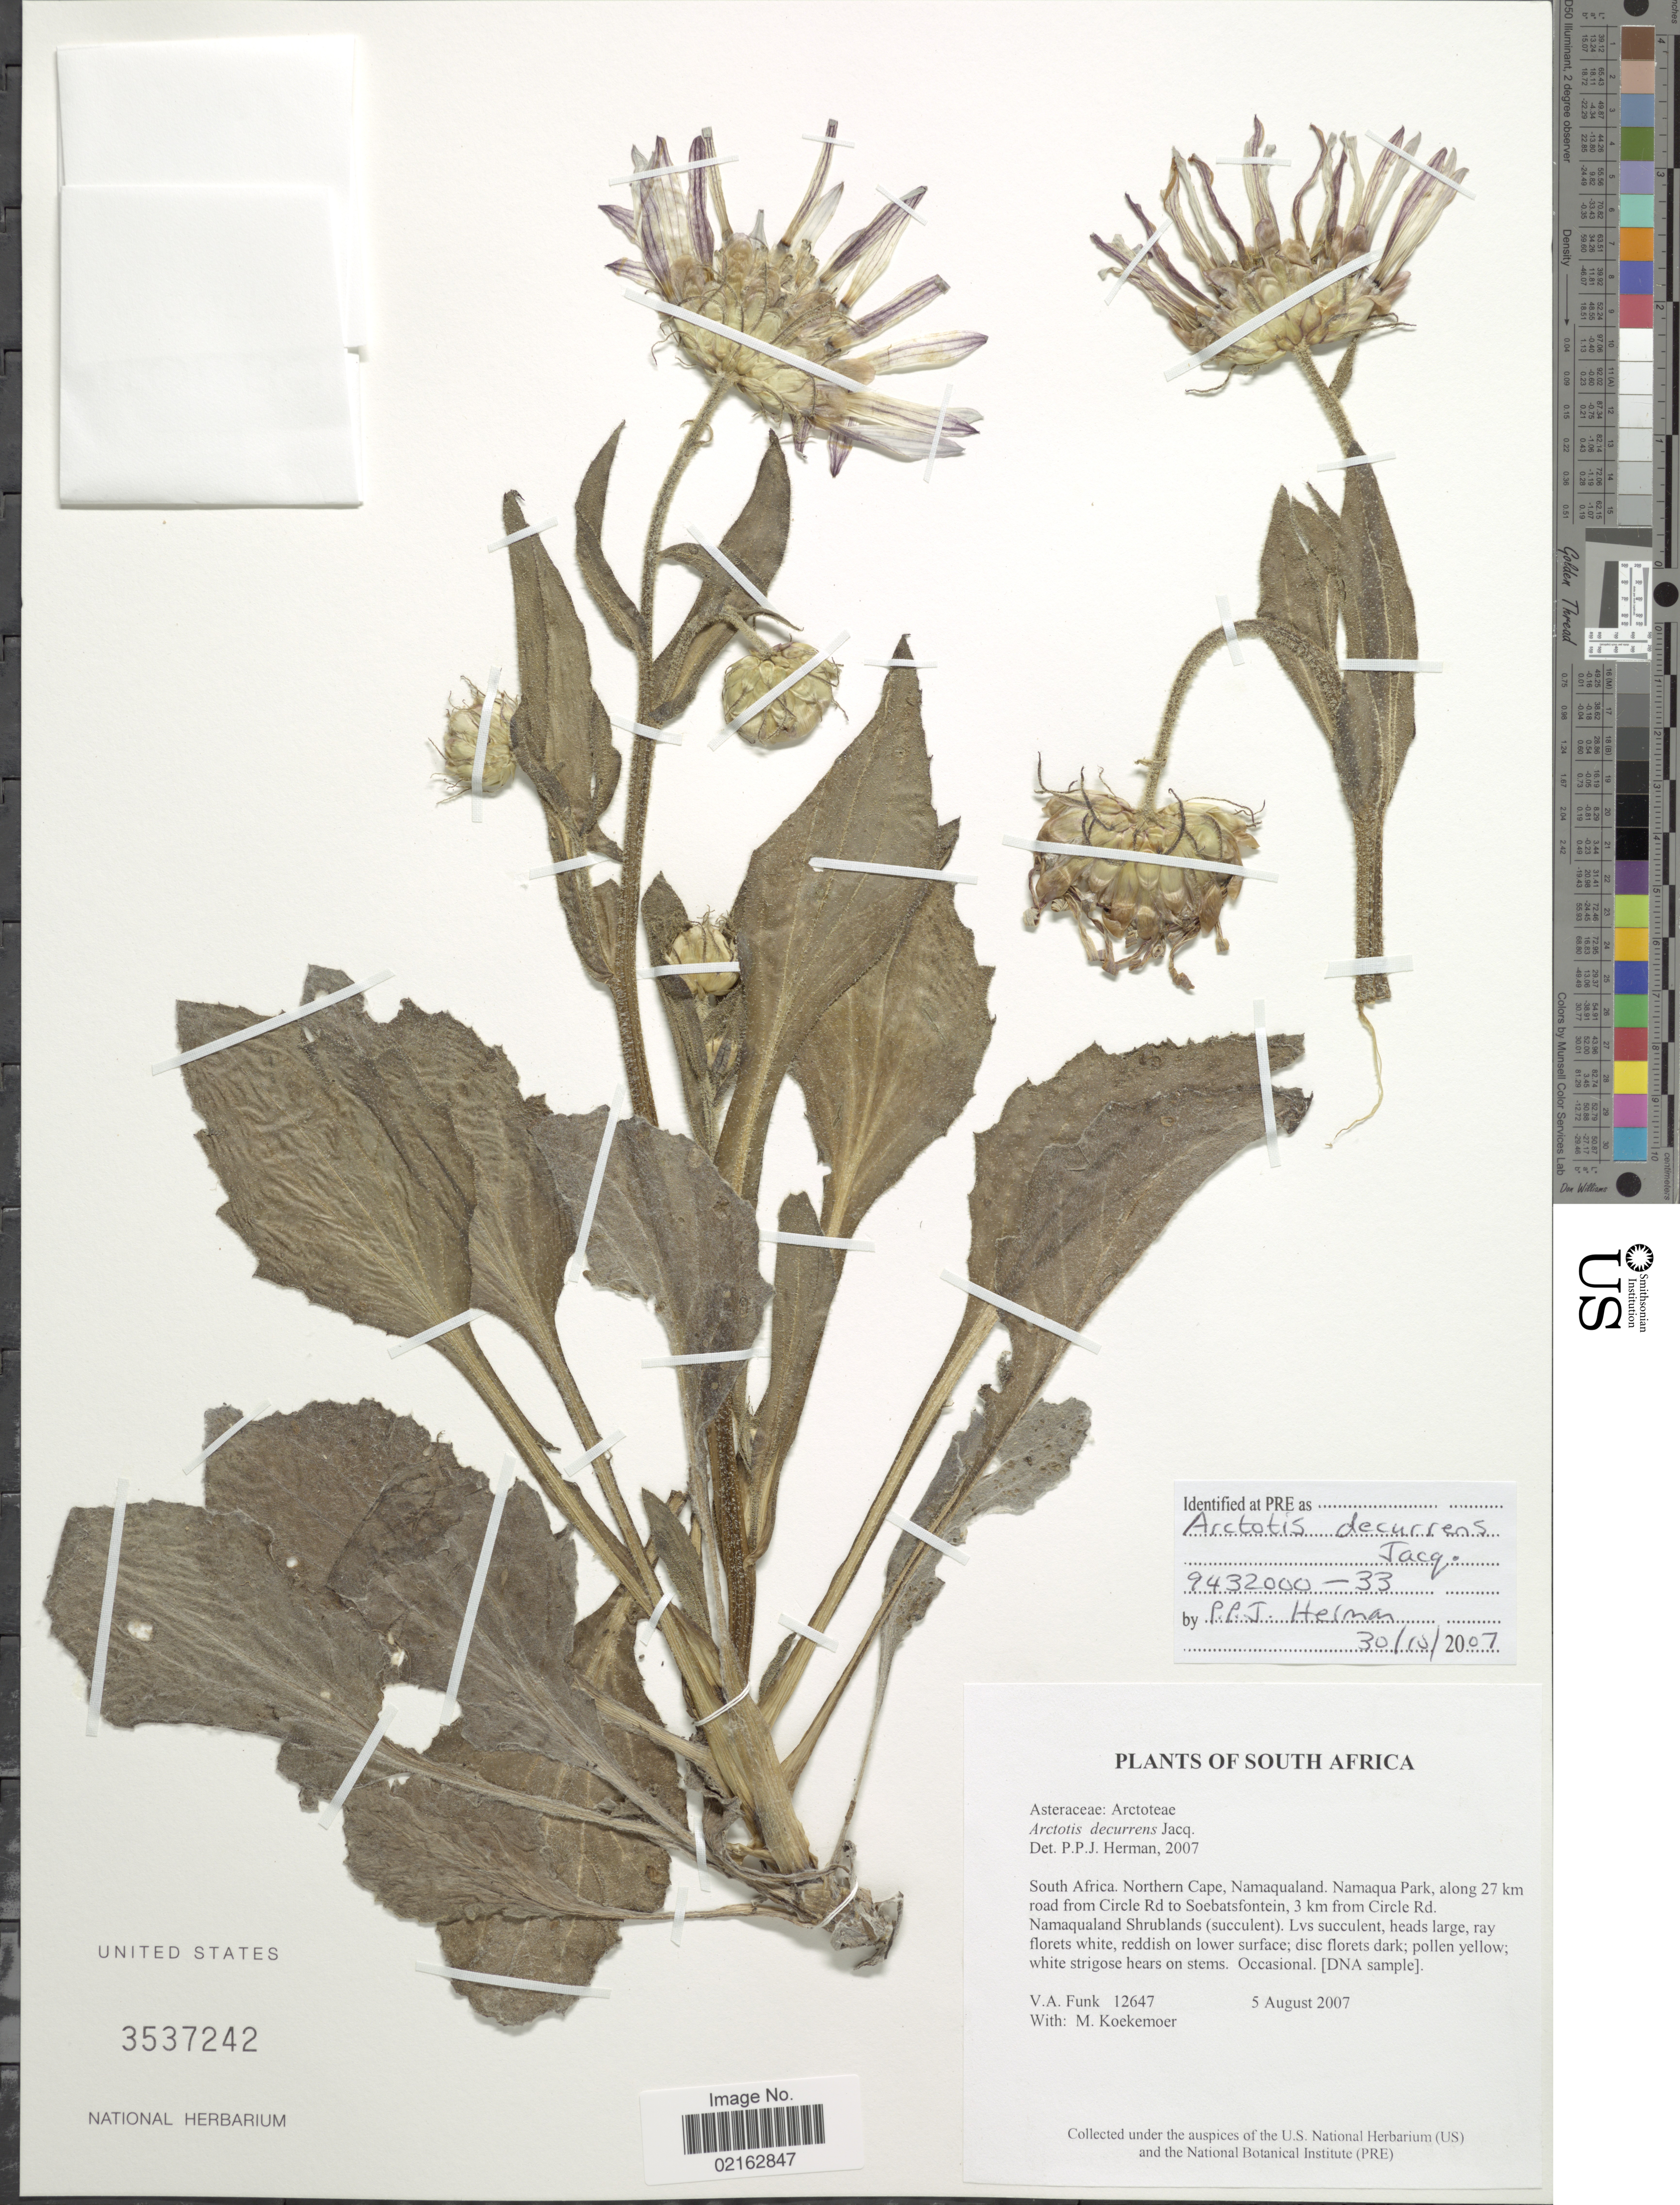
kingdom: Plantae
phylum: Tracheophyta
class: Magnoliopsida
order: Asterales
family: Asteraceae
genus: Arctotis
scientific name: Arctotis decurrens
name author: Jacq.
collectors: V. Funk & M. Koekemoer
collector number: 12647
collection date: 2007-08-05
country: South Africa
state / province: Northern Cape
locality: South Africa. Northern Cape, Namaqualand. Namaqua Park, along 27 km road from Circle Rd to Soebatsfontein, 3 km from Circle Rd. Namaqualand Shrublands.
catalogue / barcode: US 3537242